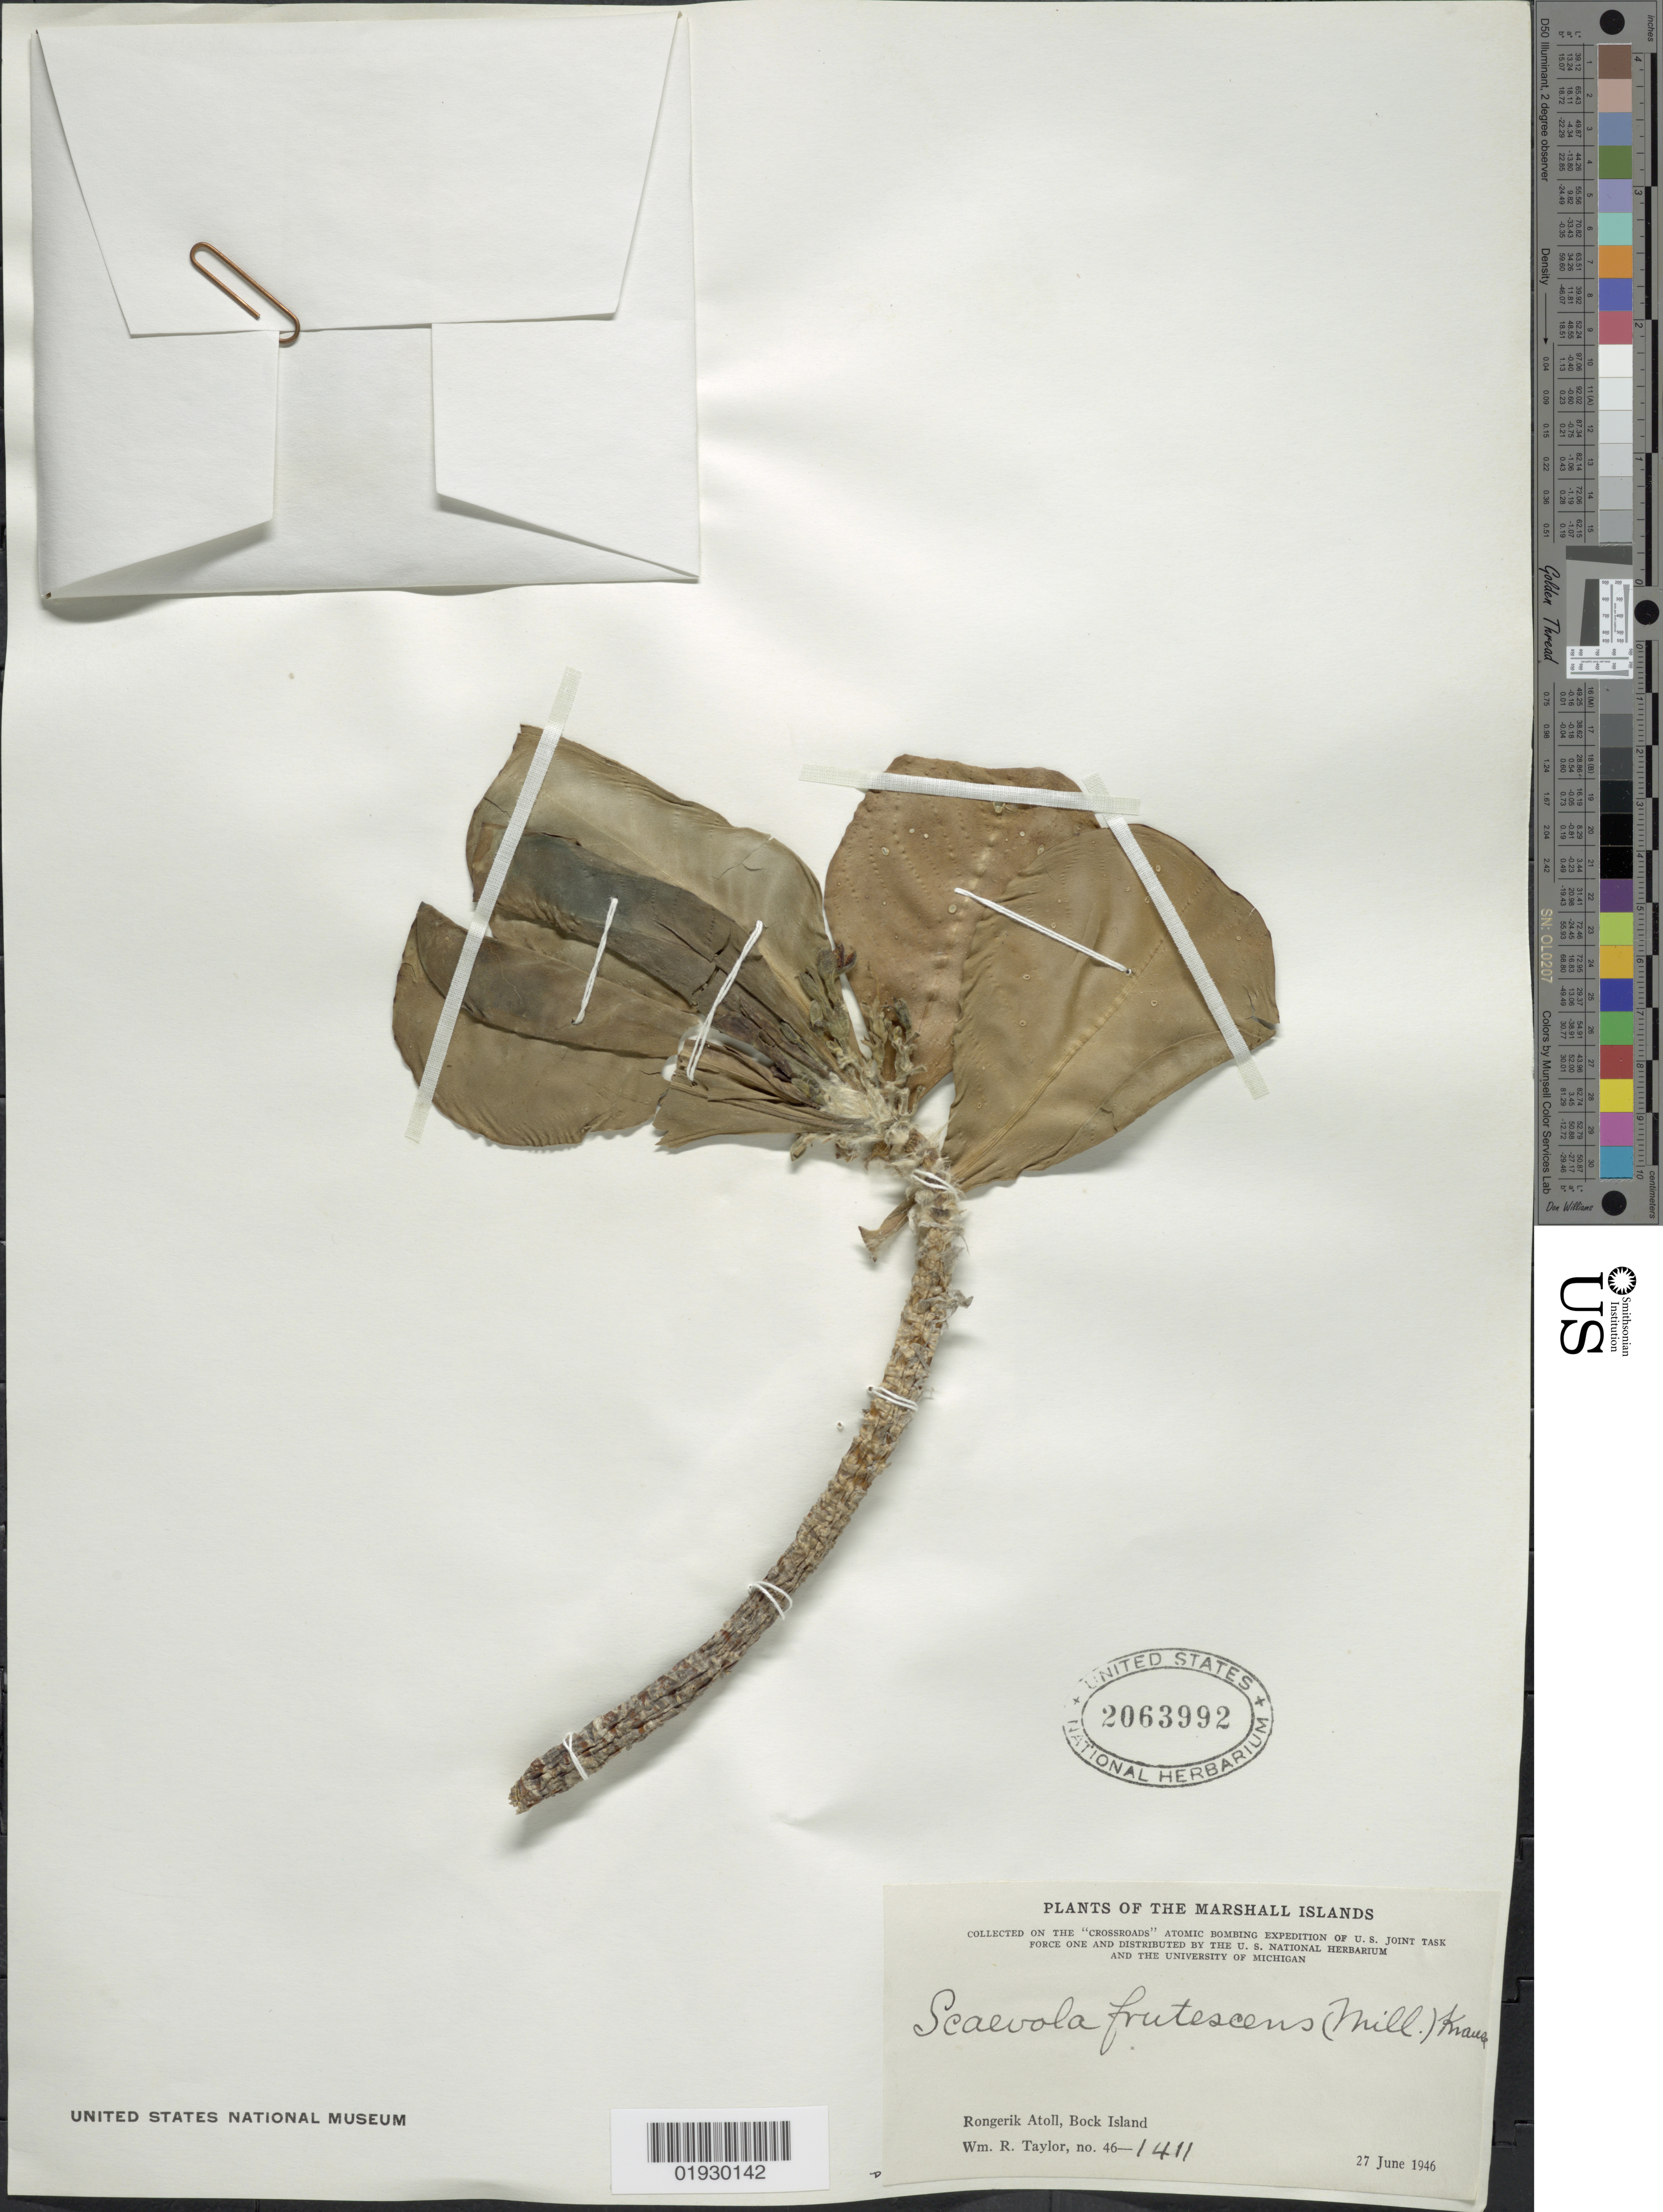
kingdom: Plantae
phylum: Tracheophyta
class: Magnoliopsida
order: Asterales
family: Goodeniaceae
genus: Scaevola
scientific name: Scaevola taccada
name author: (Gaertn.) Roxb.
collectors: W. R. Taylor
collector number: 46-1411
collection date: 1946-06-27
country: Marshall Islands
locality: Rongerik Atoll, Bock Island.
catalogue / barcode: US 2063992